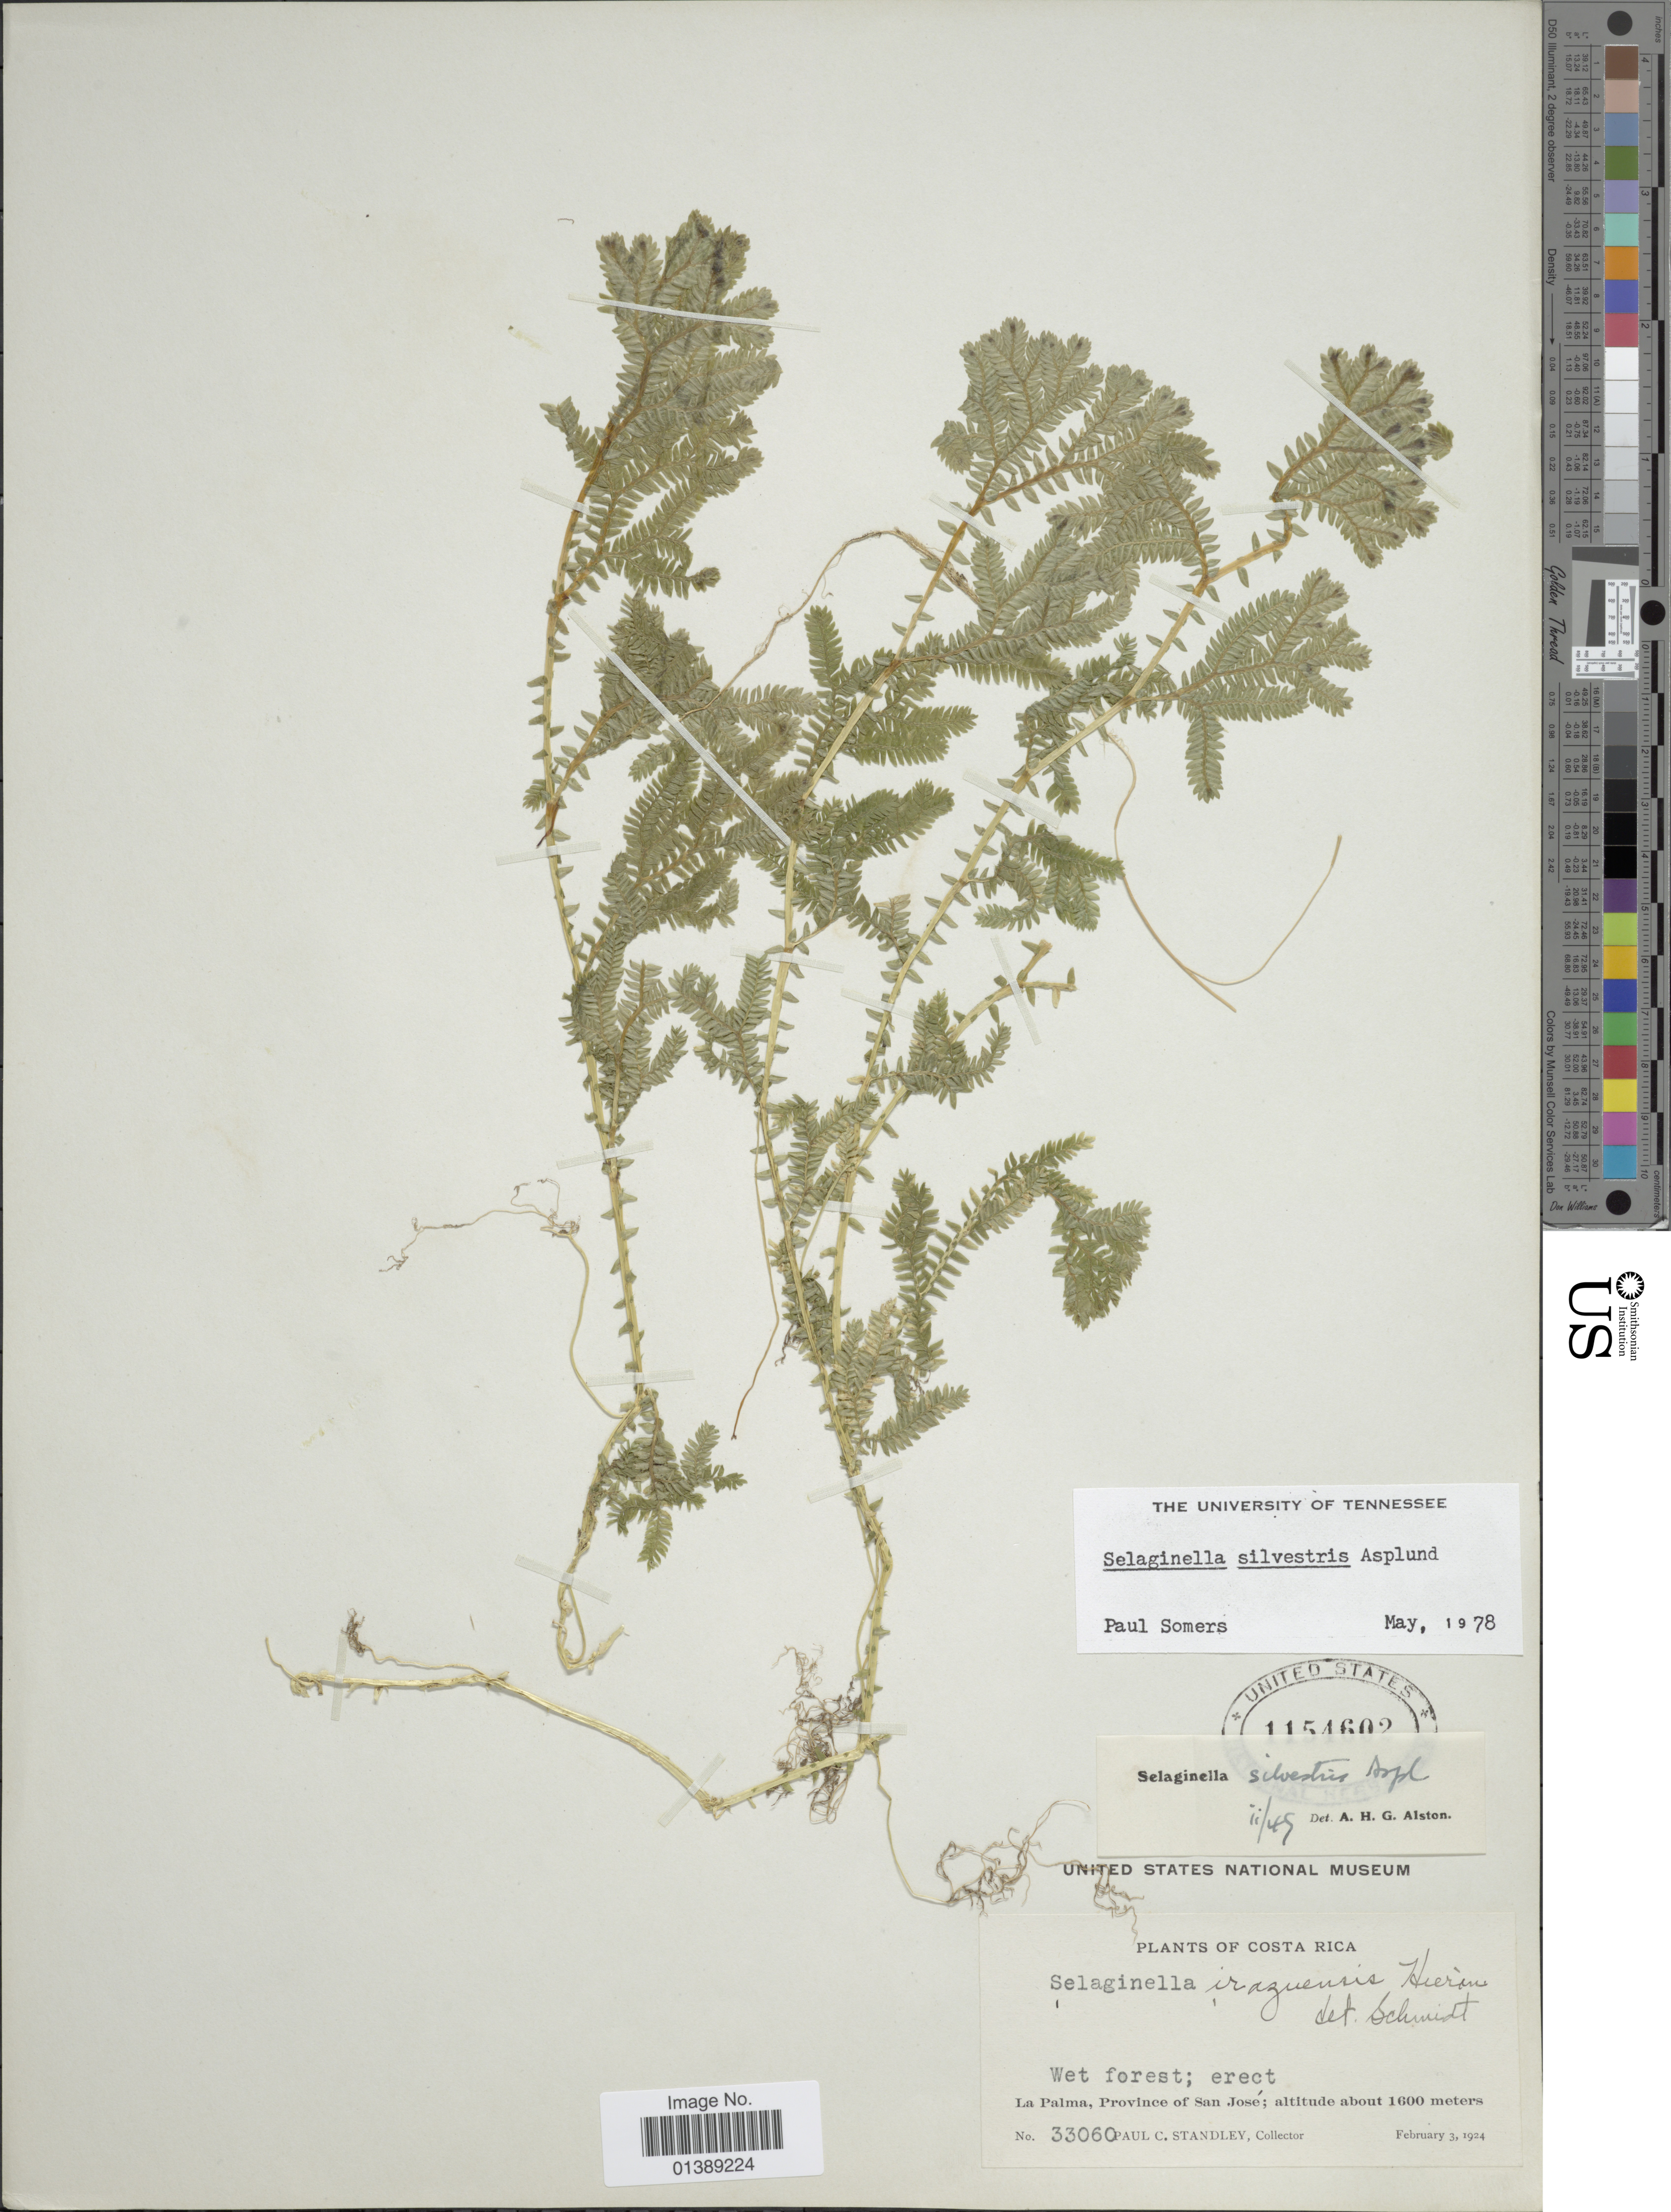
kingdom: Plantae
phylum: Tracheophyta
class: Lycopodiopsida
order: Selaginellales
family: Selaginellaceae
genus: Selaginella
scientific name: Selaginella silvestris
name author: Aspl.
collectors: P. C. Standley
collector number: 33060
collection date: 1924-02-03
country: Costa Rica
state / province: San José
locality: La Palma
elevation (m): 1600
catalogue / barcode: US 1154602